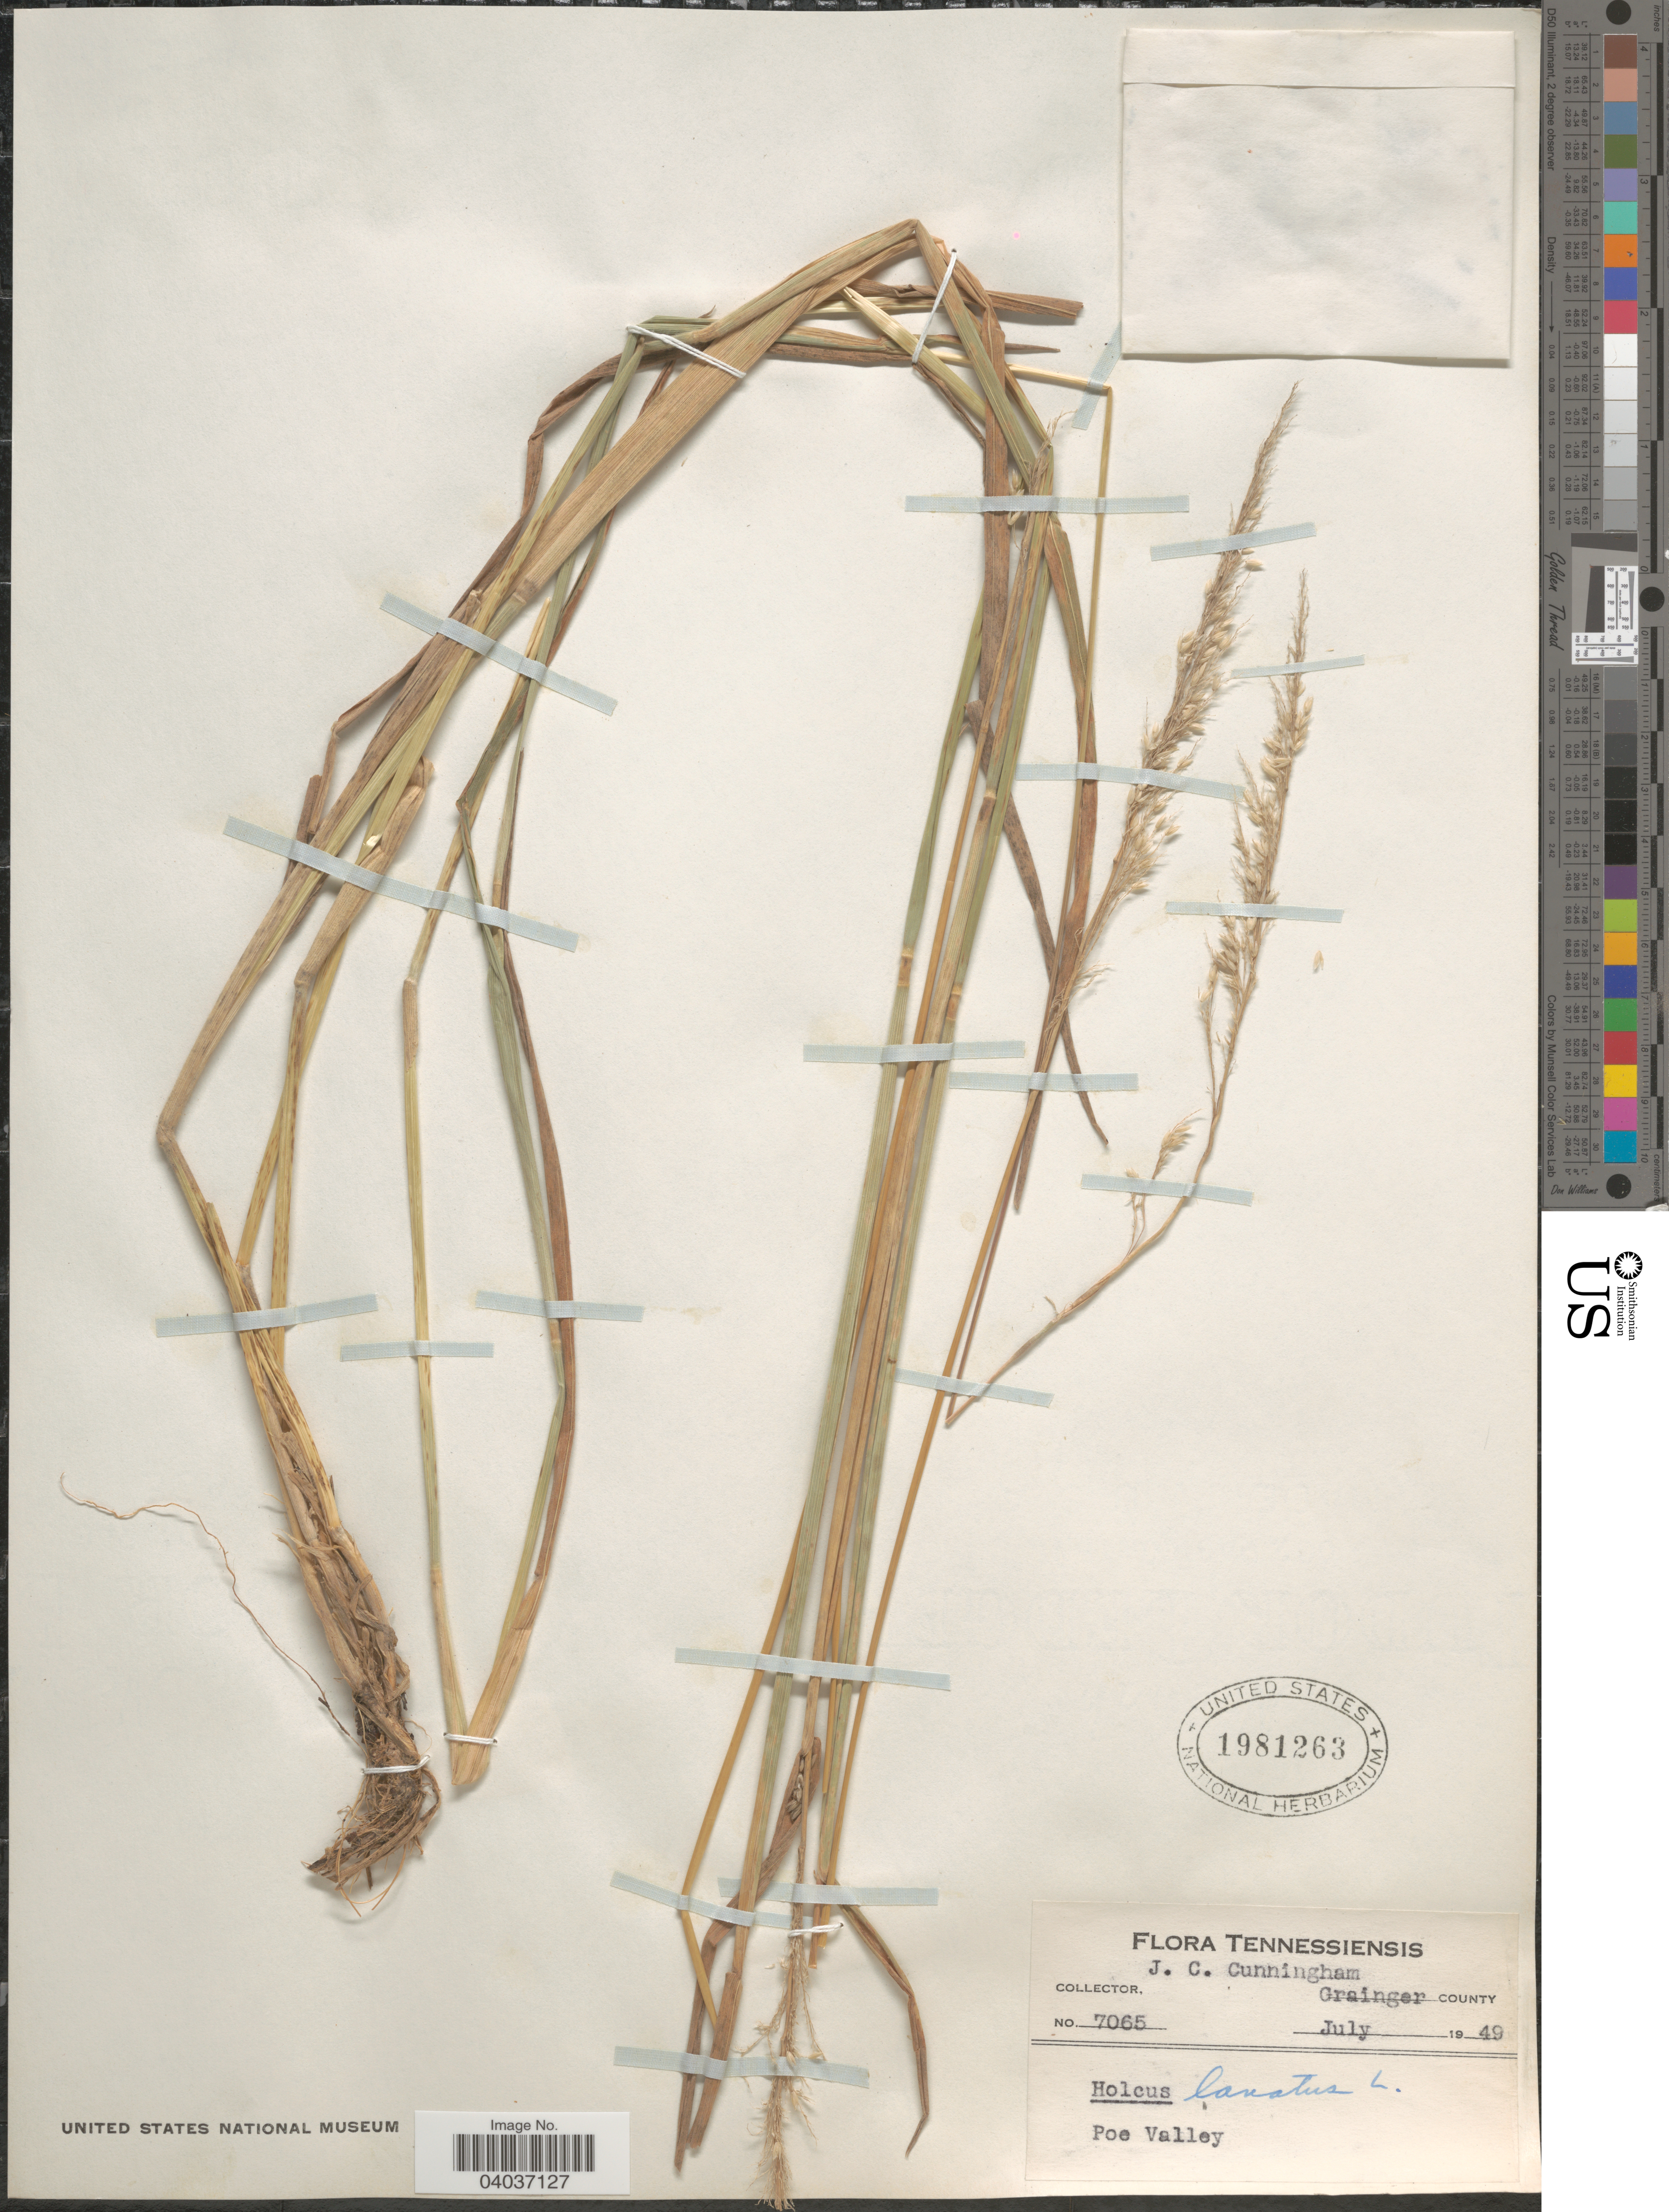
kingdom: Plantae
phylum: Tracheophyta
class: Liliopsida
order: Poales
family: Poaceae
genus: Holcus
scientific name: Holcus lanatus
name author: L.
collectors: J. Cunningham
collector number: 7065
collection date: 1949-07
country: United States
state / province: Tennessee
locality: Grainger County. Poe Valley.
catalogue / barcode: US 1981263